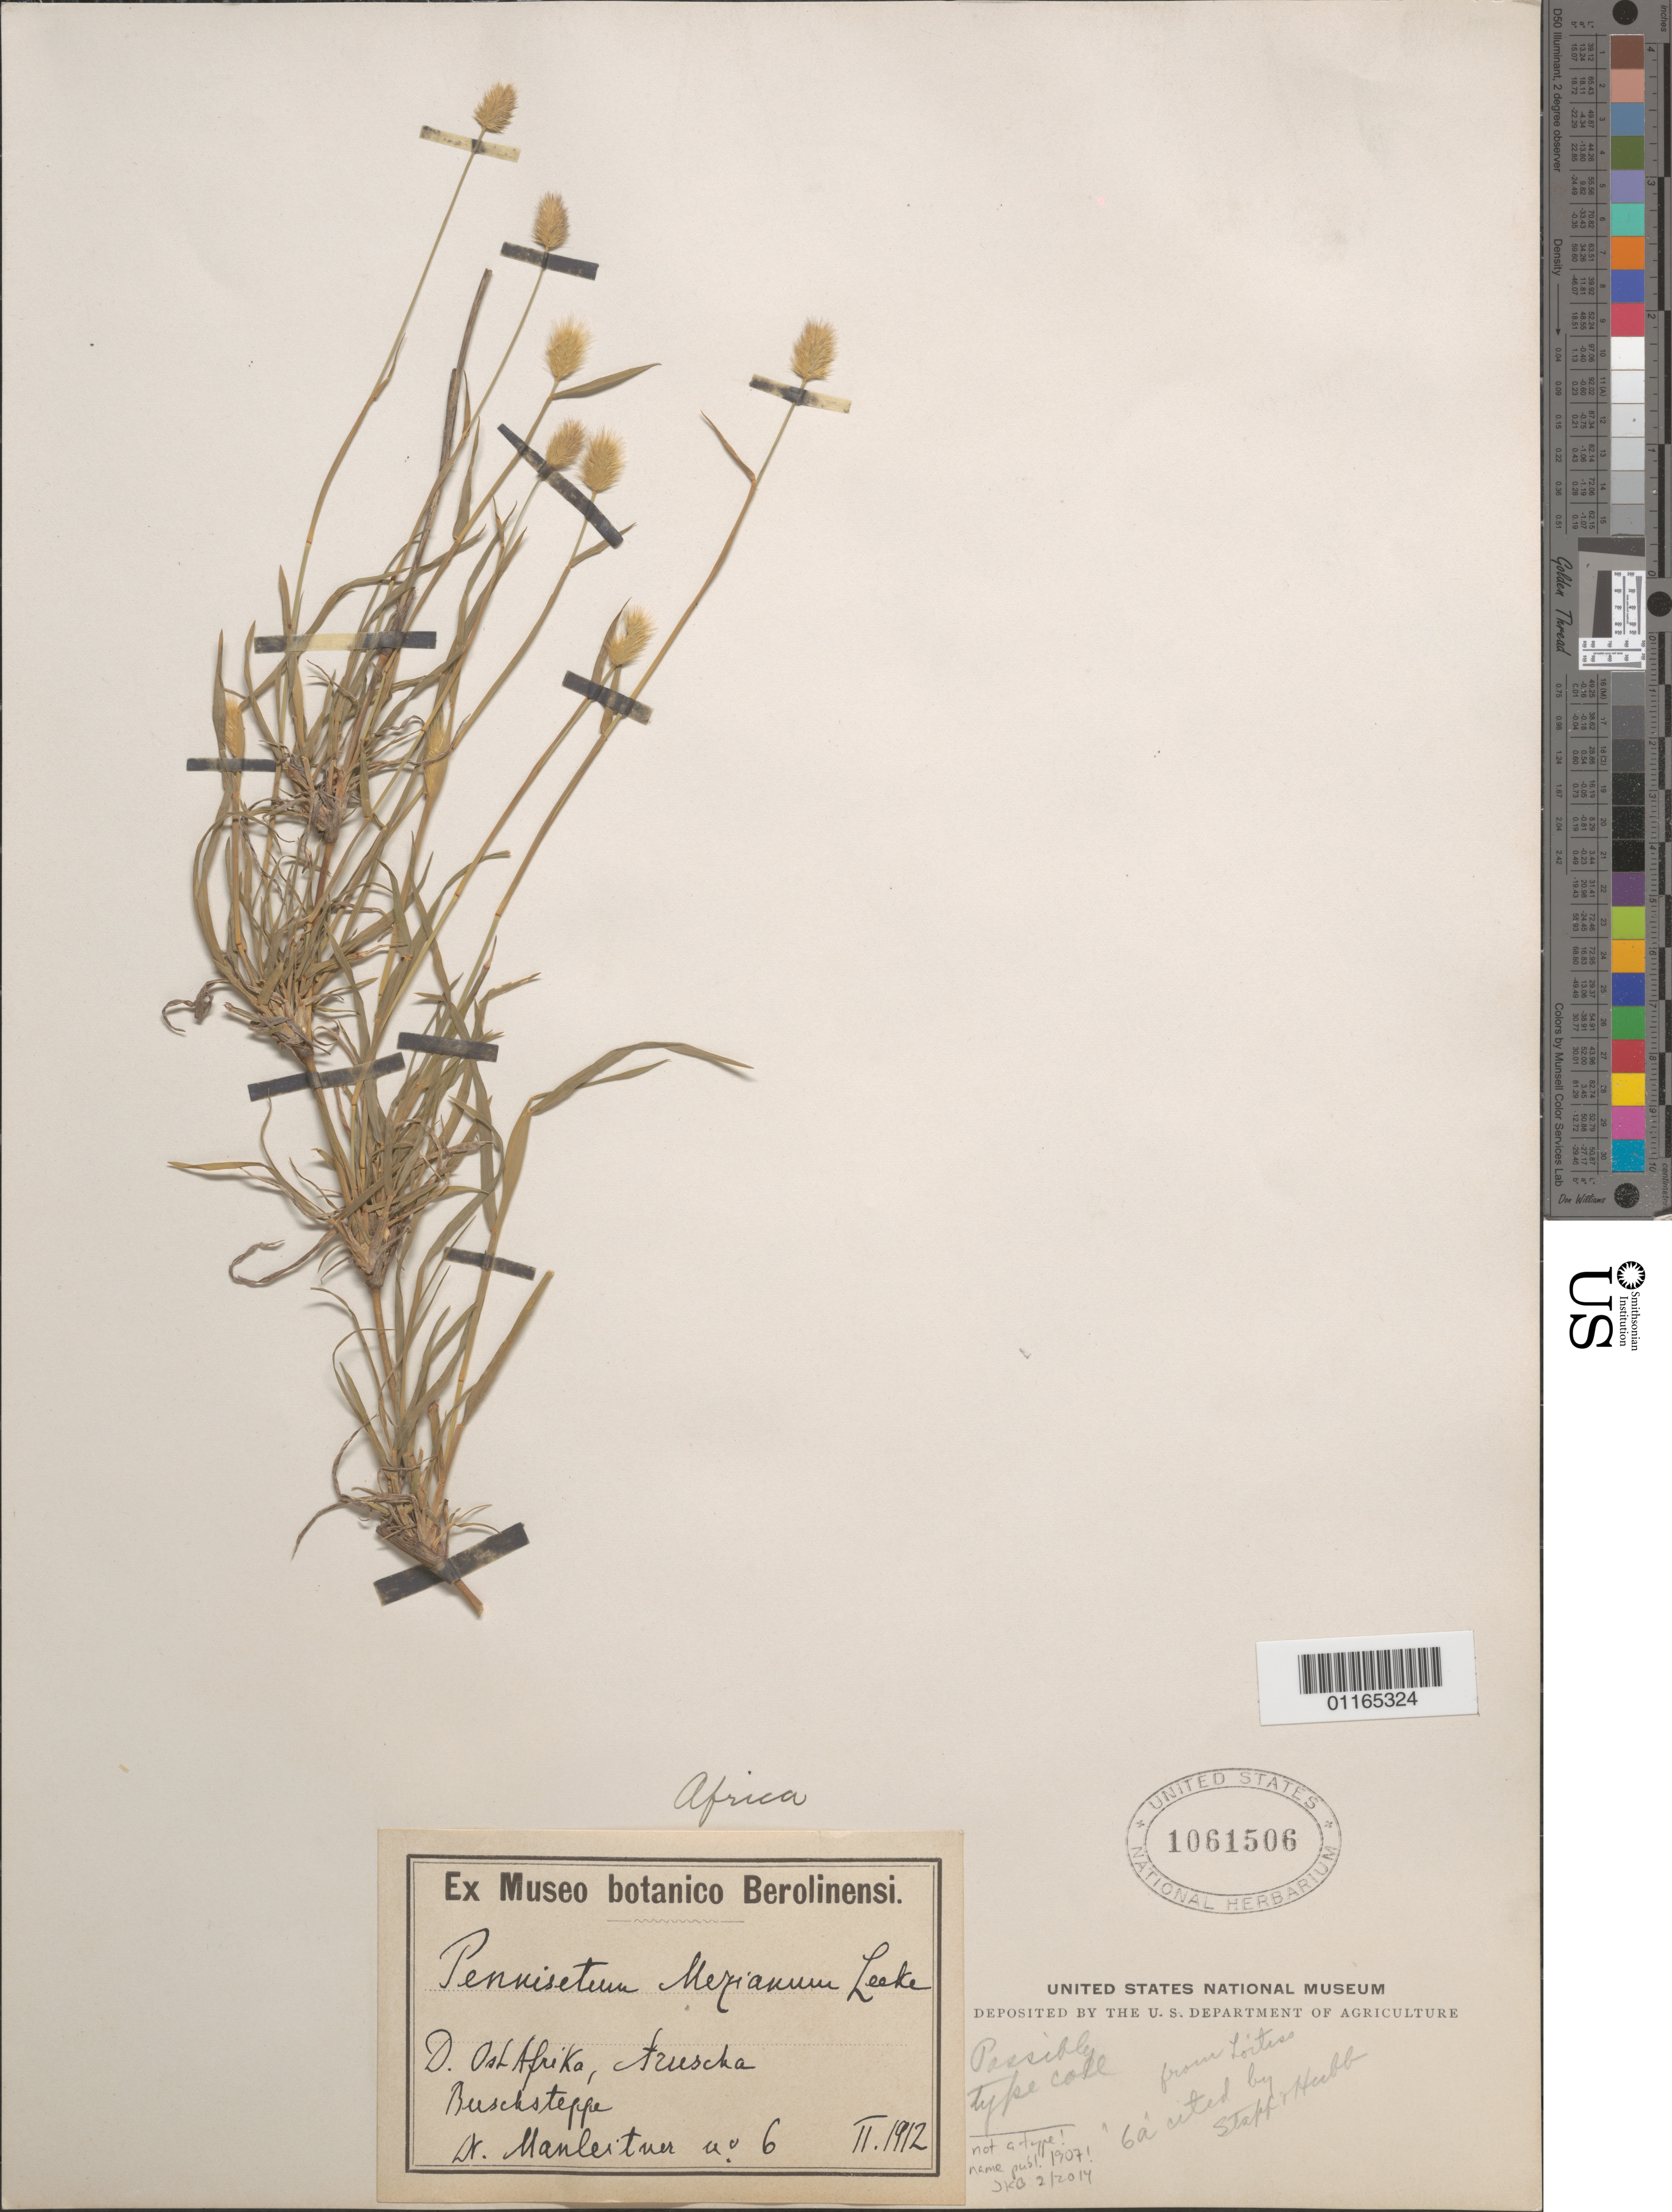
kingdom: Plantae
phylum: Tracheophyta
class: Liliopsida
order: Poales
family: Poaceae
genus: Pennisetum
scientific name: Pennisetum mezianum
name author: Leeke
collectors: K. Manleitner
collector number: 6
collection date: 1912-02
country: Tanzania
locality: Ost Afrika, Ariescha, Buschsteppe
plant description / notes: Annotated "possible type coll." but cannot be a type of Pennisetum mezianum Leeke, which was published in 1907 (this specimen collected 1912).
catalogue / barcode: US 1061506